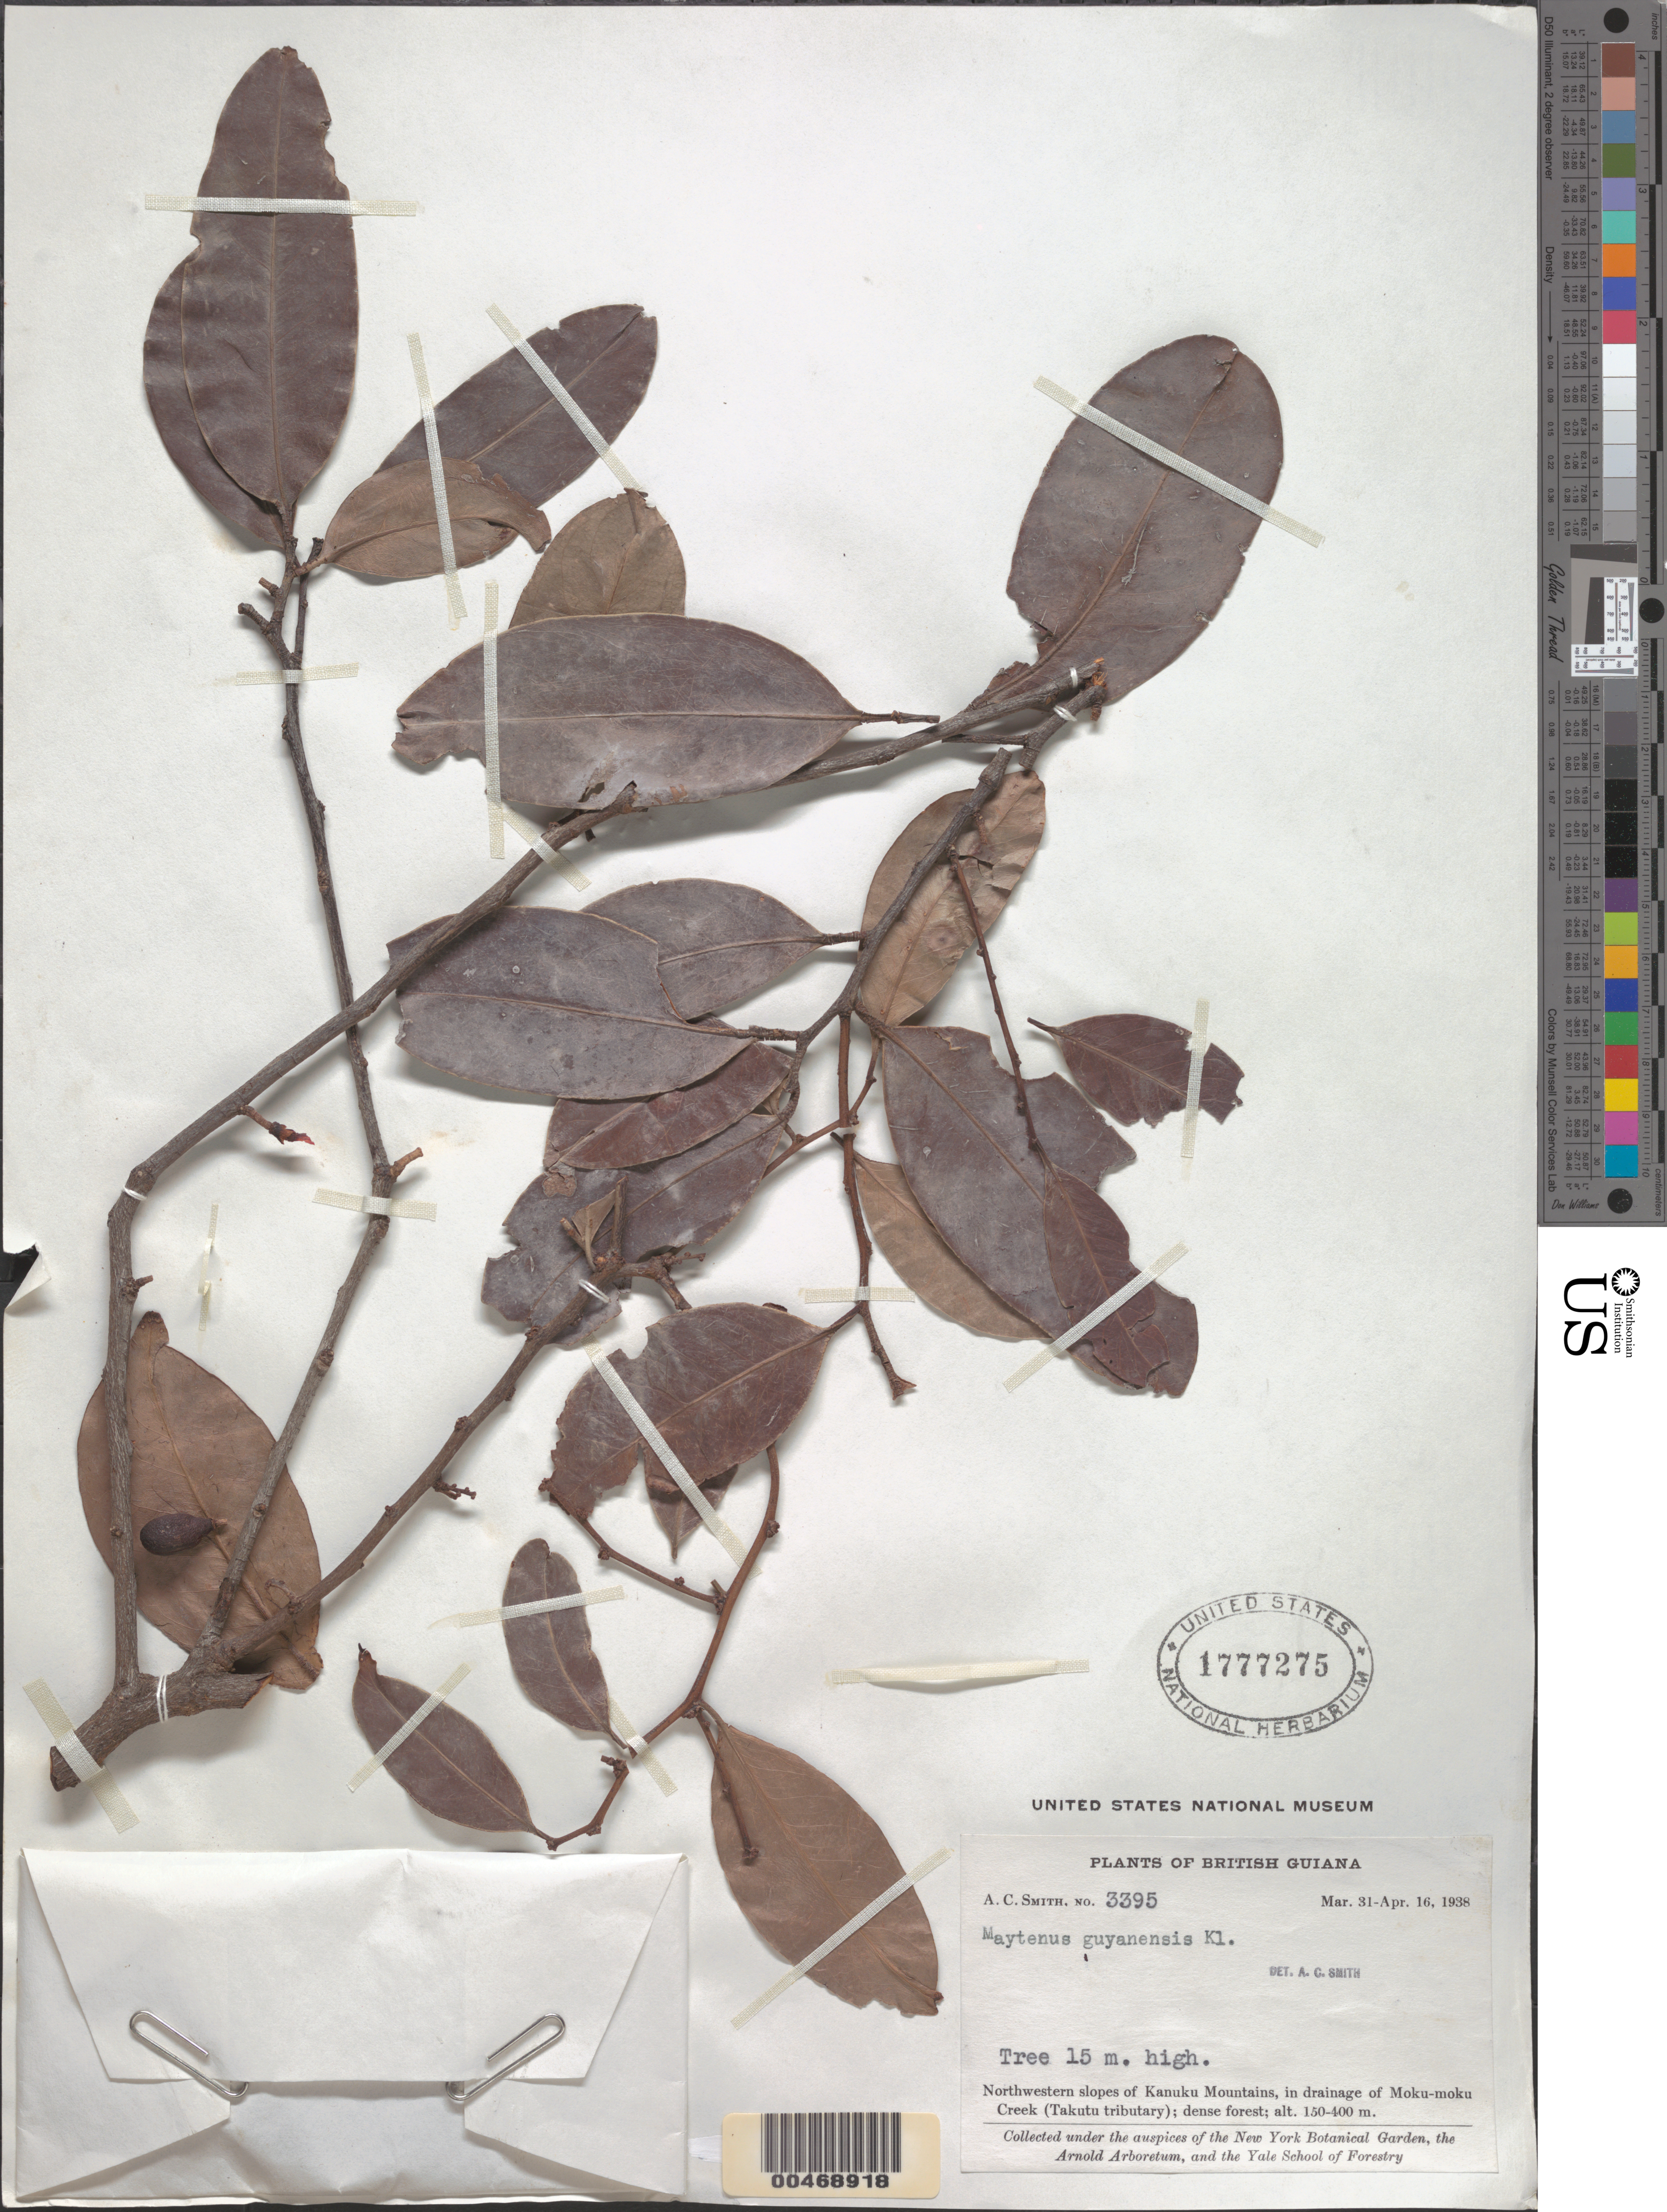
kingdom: Plantae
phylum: Tracheophyta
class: Magnoliopsida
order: Celastrales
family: Celastraceae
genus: Maytenus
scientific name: Maytenus guyanensis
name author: Klotzsch ex Reissek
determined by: Liesner, R. L.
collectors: A. C. Smith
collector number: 3395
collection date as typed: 31-Mar-38 to 16-Apr-38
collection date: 1938-03-31/1938-04-16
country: Guyana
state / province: U. Takutu-U. Essequibo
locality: Kanuku Mts., NW slopes, in drainage of Moku-moku Creek (Takutu tributary)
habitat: Dense forest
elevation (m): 150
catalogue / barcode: US 1777275